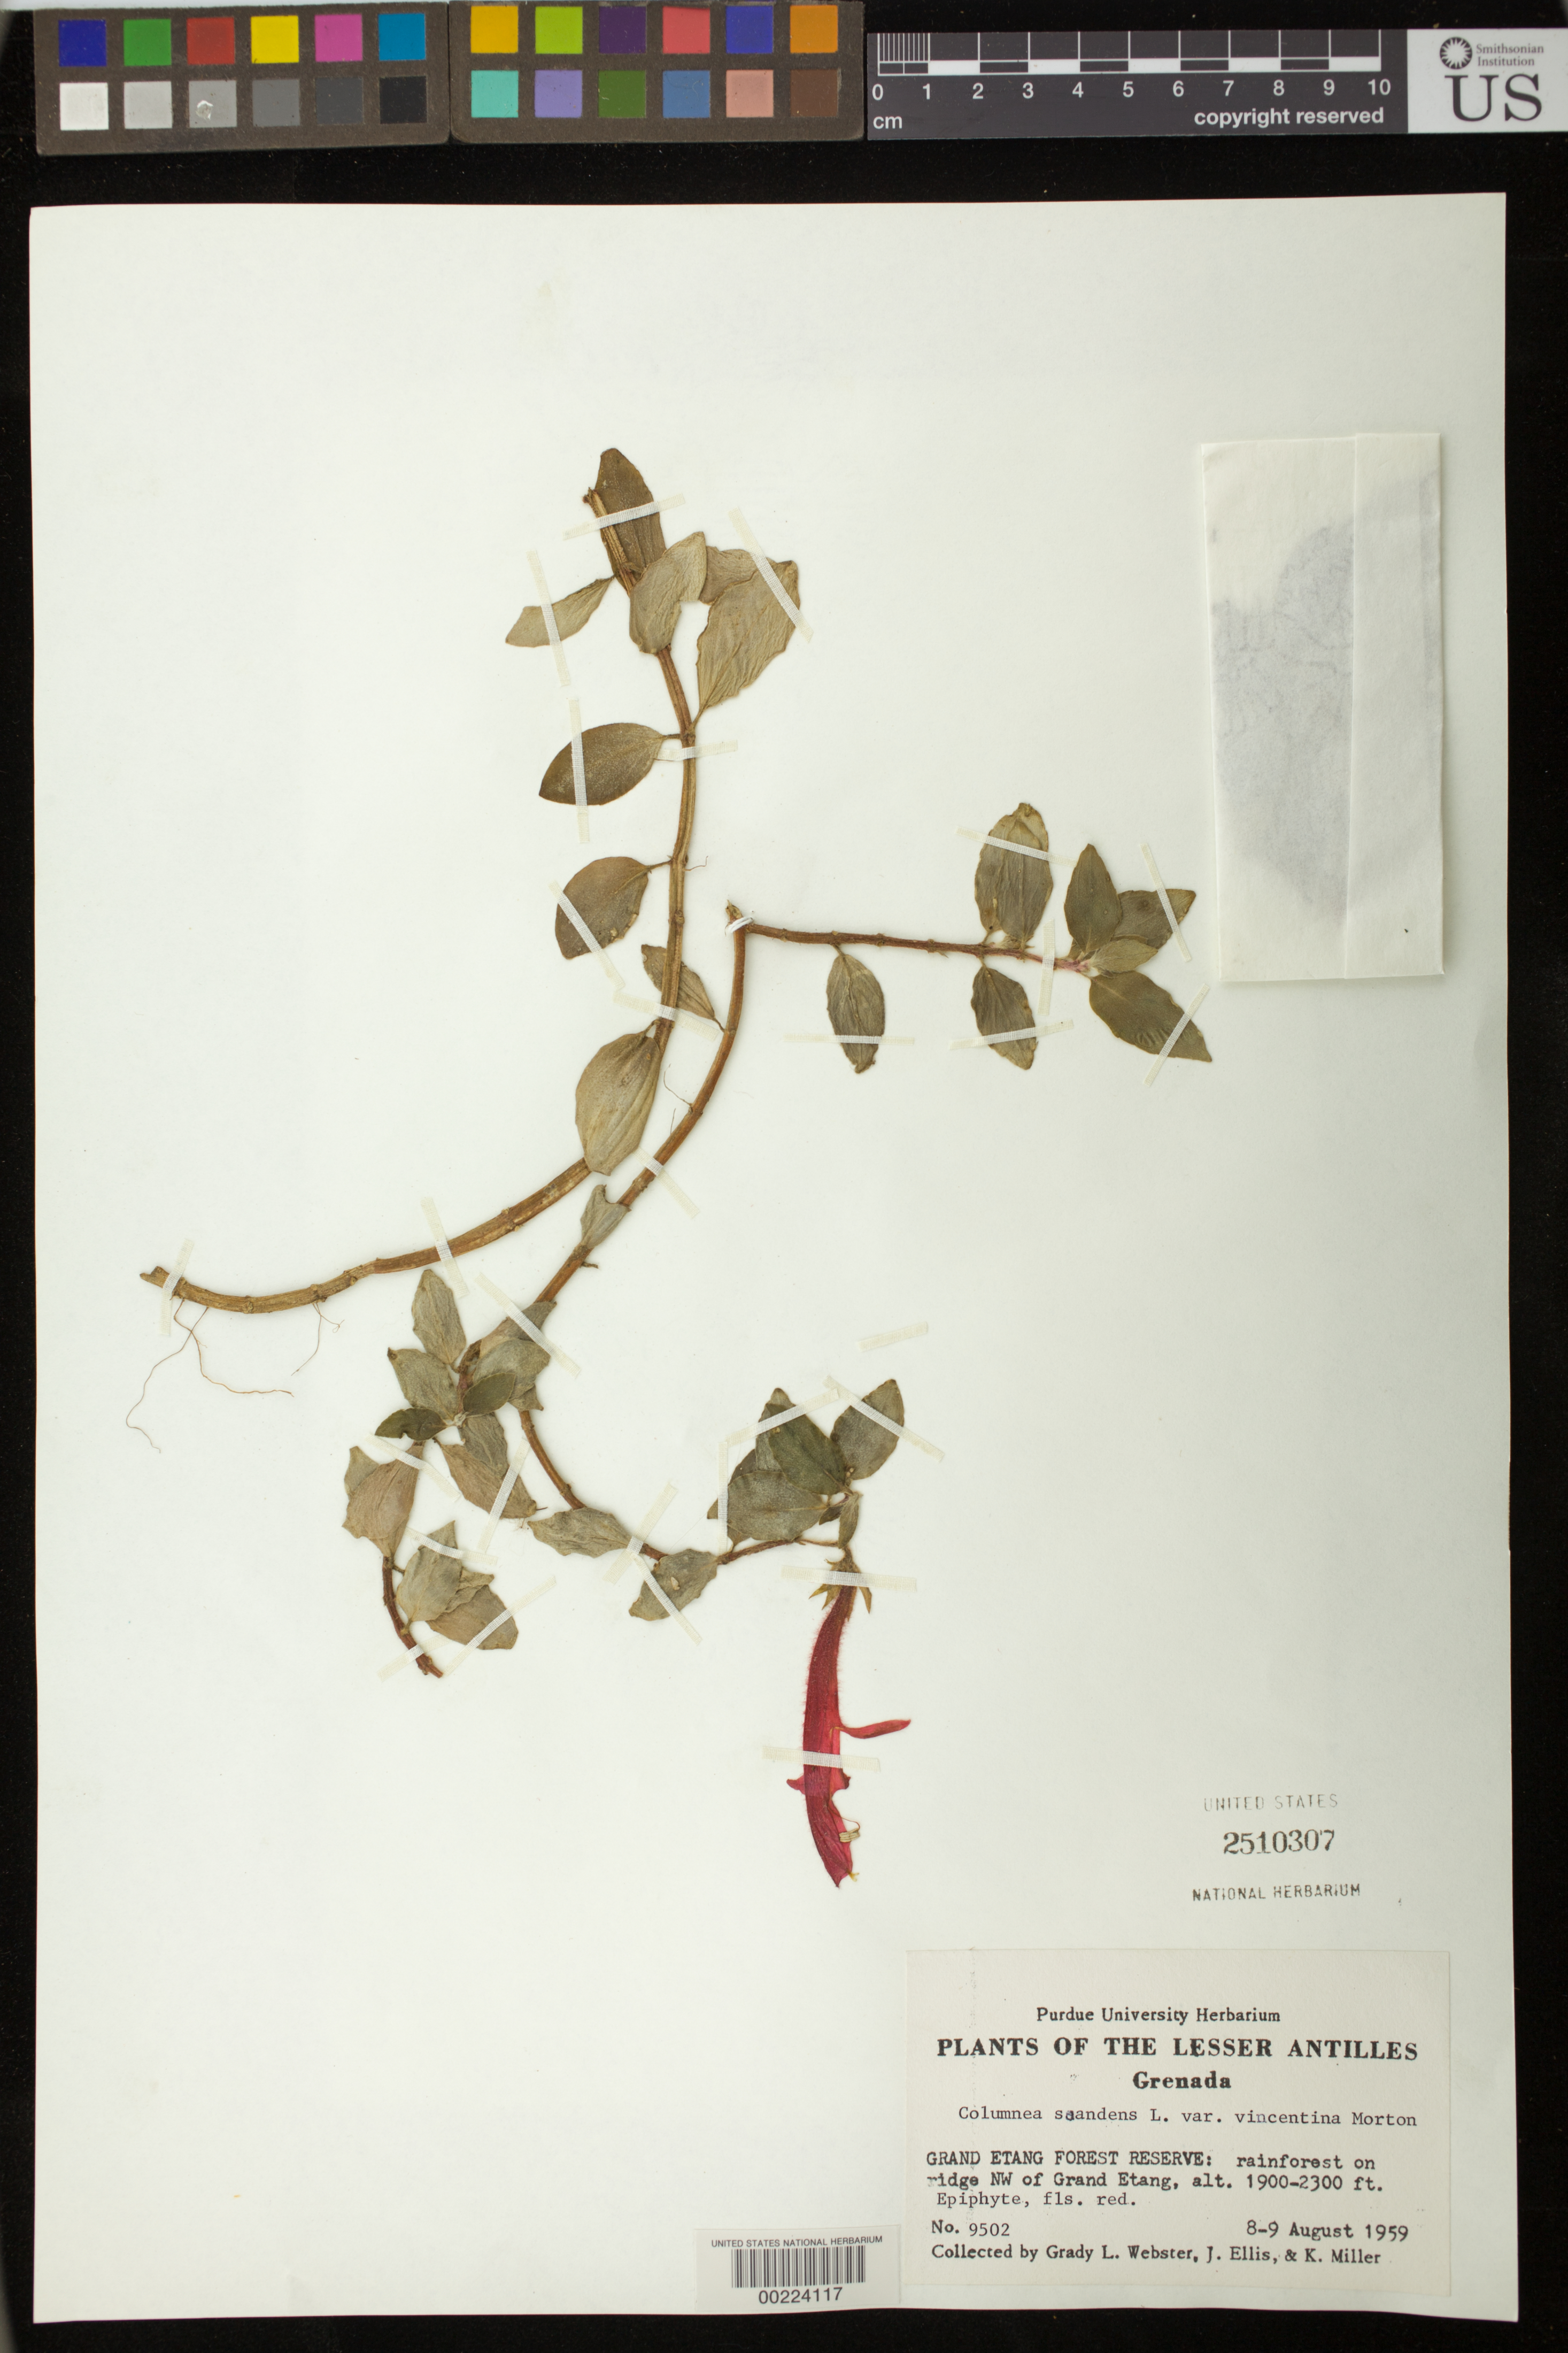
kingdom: Plantae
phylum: Tracheophyta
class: Magnoliopsida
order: Lamiales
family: Gesneriaceae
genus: Columnea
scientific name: Columnea scandens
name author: L.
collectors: G. L. Webster, J. Ellis & K. Miller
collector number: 9502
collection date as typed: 8-9 Aug 1959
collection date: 1959-08-08/1959-08-09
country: Grenada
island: Grenada I.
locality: Grand Etang Forest Reserve, NW of Grand Etang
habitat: Rainforest on ridge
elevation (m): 579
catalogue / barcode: US 2510307